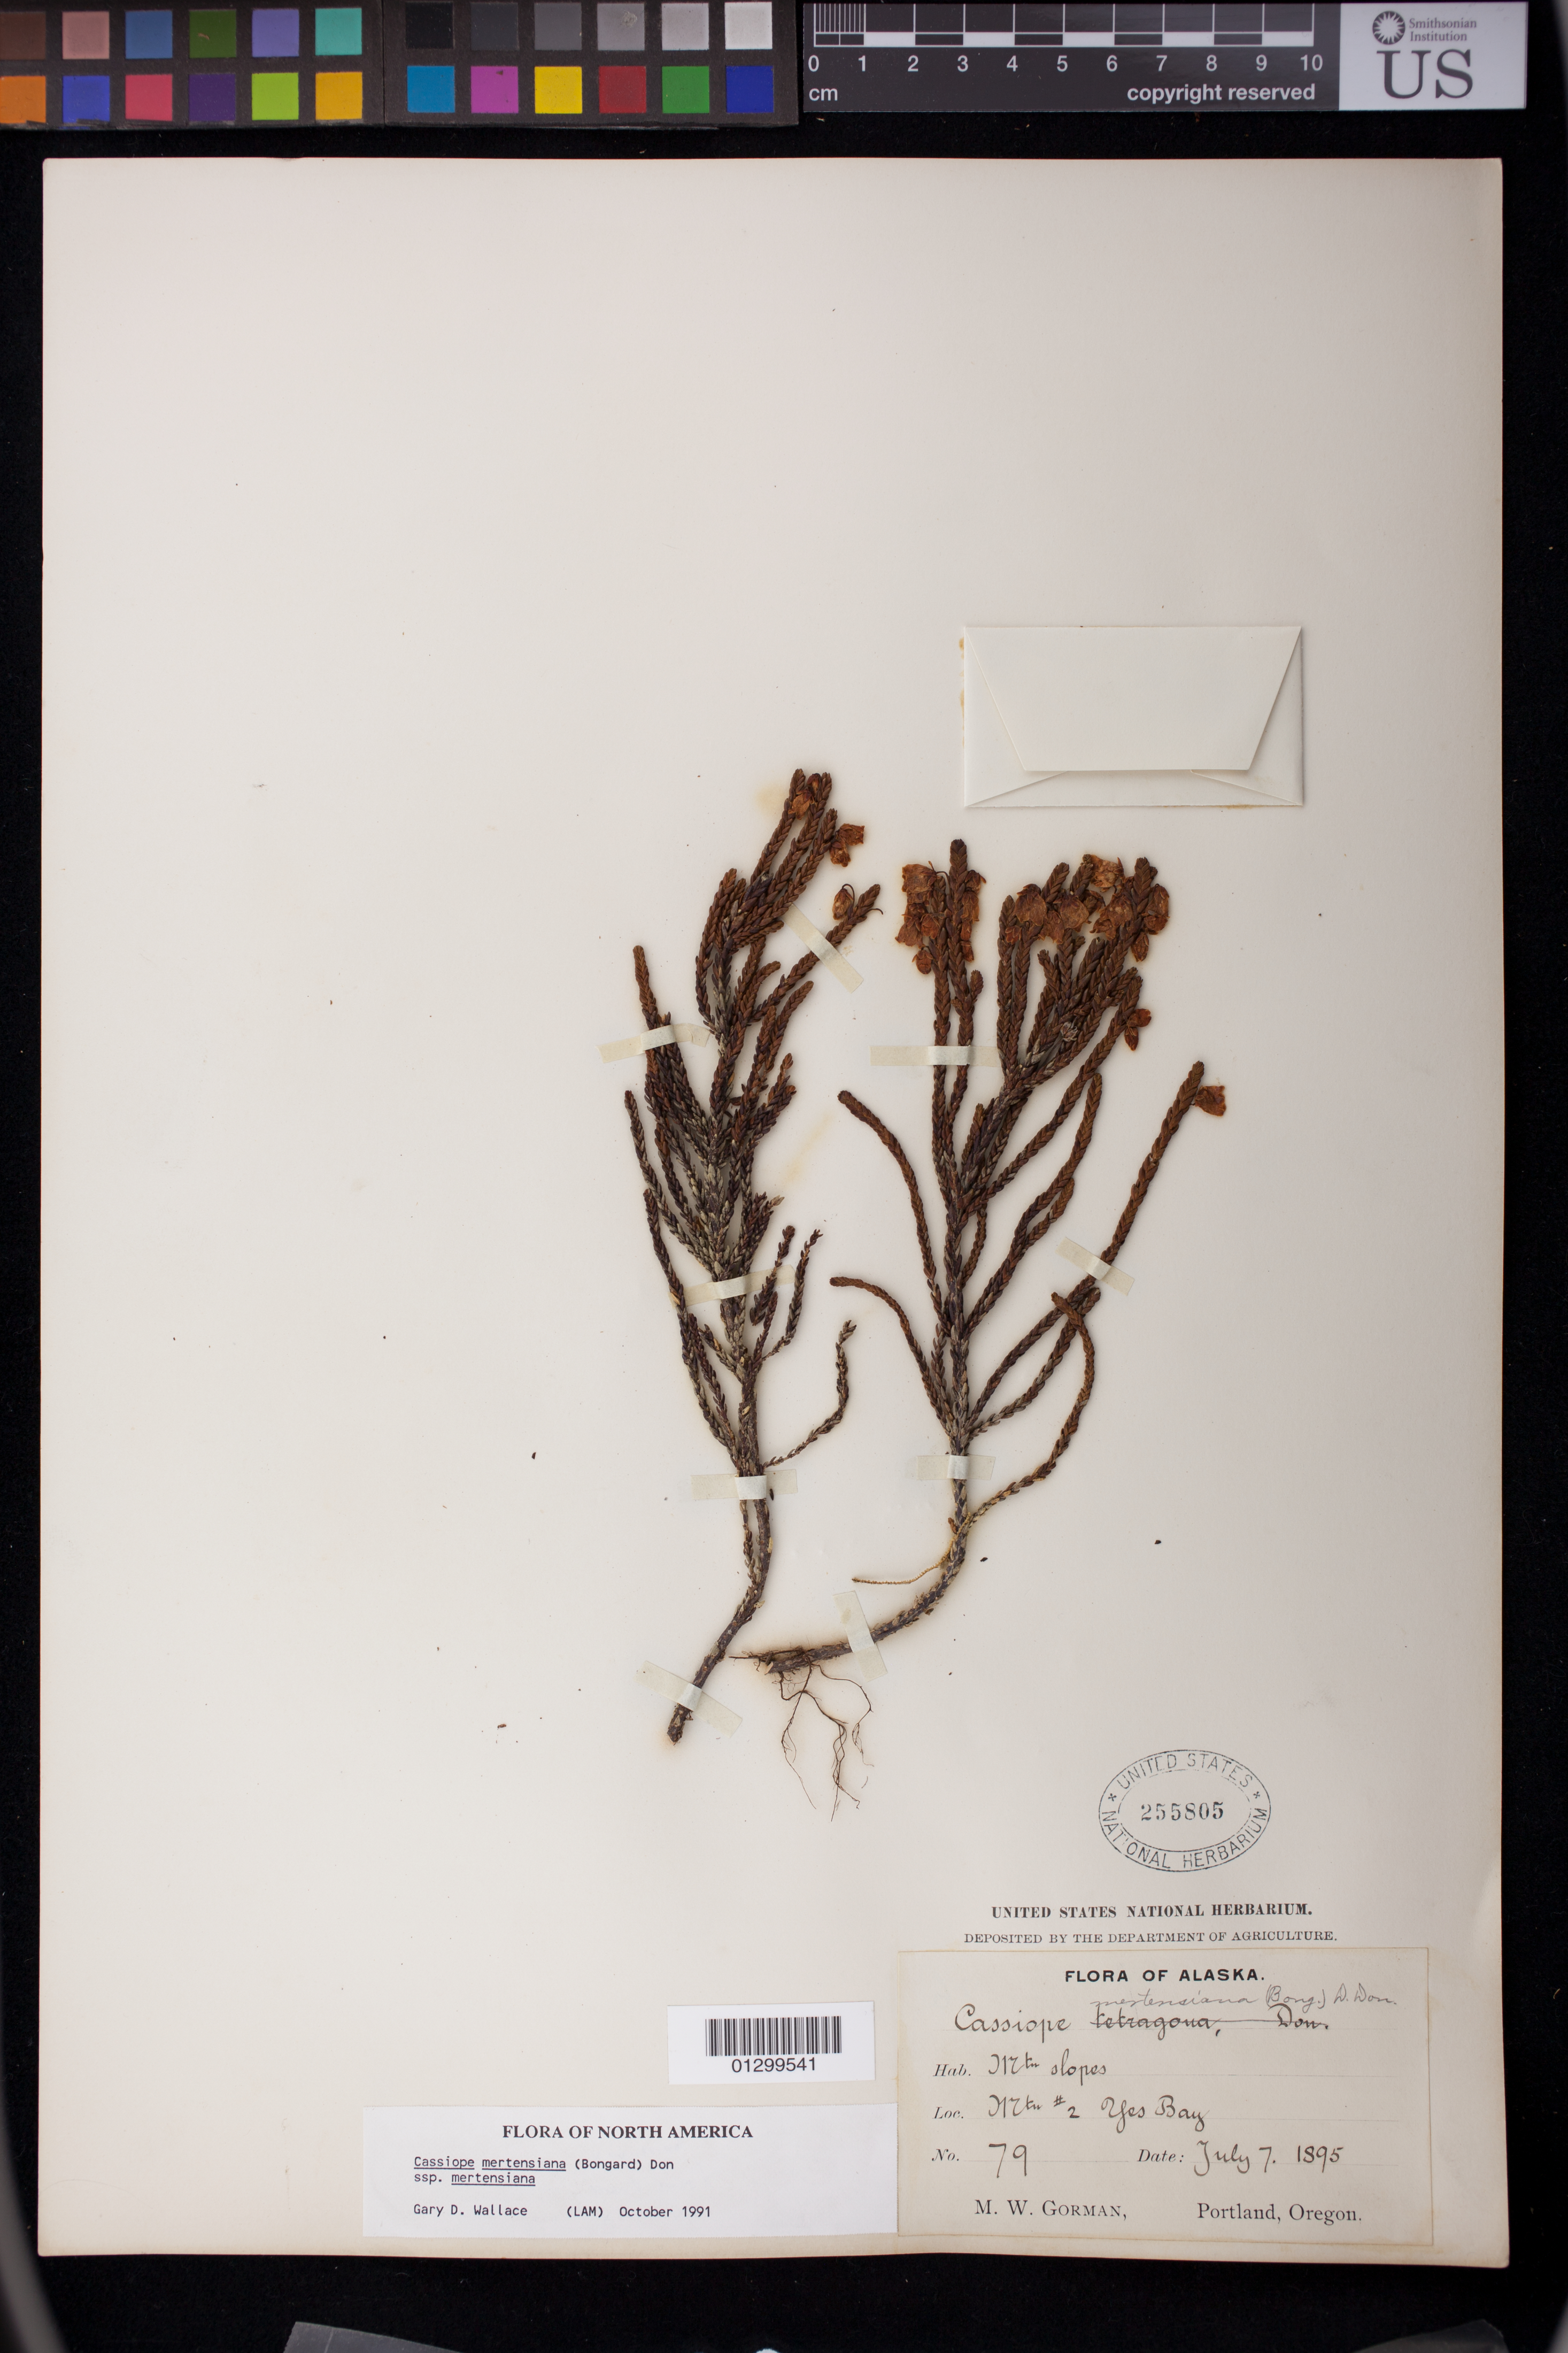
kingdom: Plantae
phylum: Tracheophyta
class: Magnoliopsida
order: Ericales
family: Ericaceae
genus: Cassiope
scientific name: Cassiope mertensiana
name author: (Bong.) G. Don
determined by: Wallace, G. D.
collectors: M. W. Gorman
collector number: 79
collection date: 1895-07-07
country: United States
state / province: Alaska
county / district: Ketchikan Gateway Borough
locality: Mountain #2 Yes Bay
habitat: Mountain slopes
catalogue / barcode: US 255805